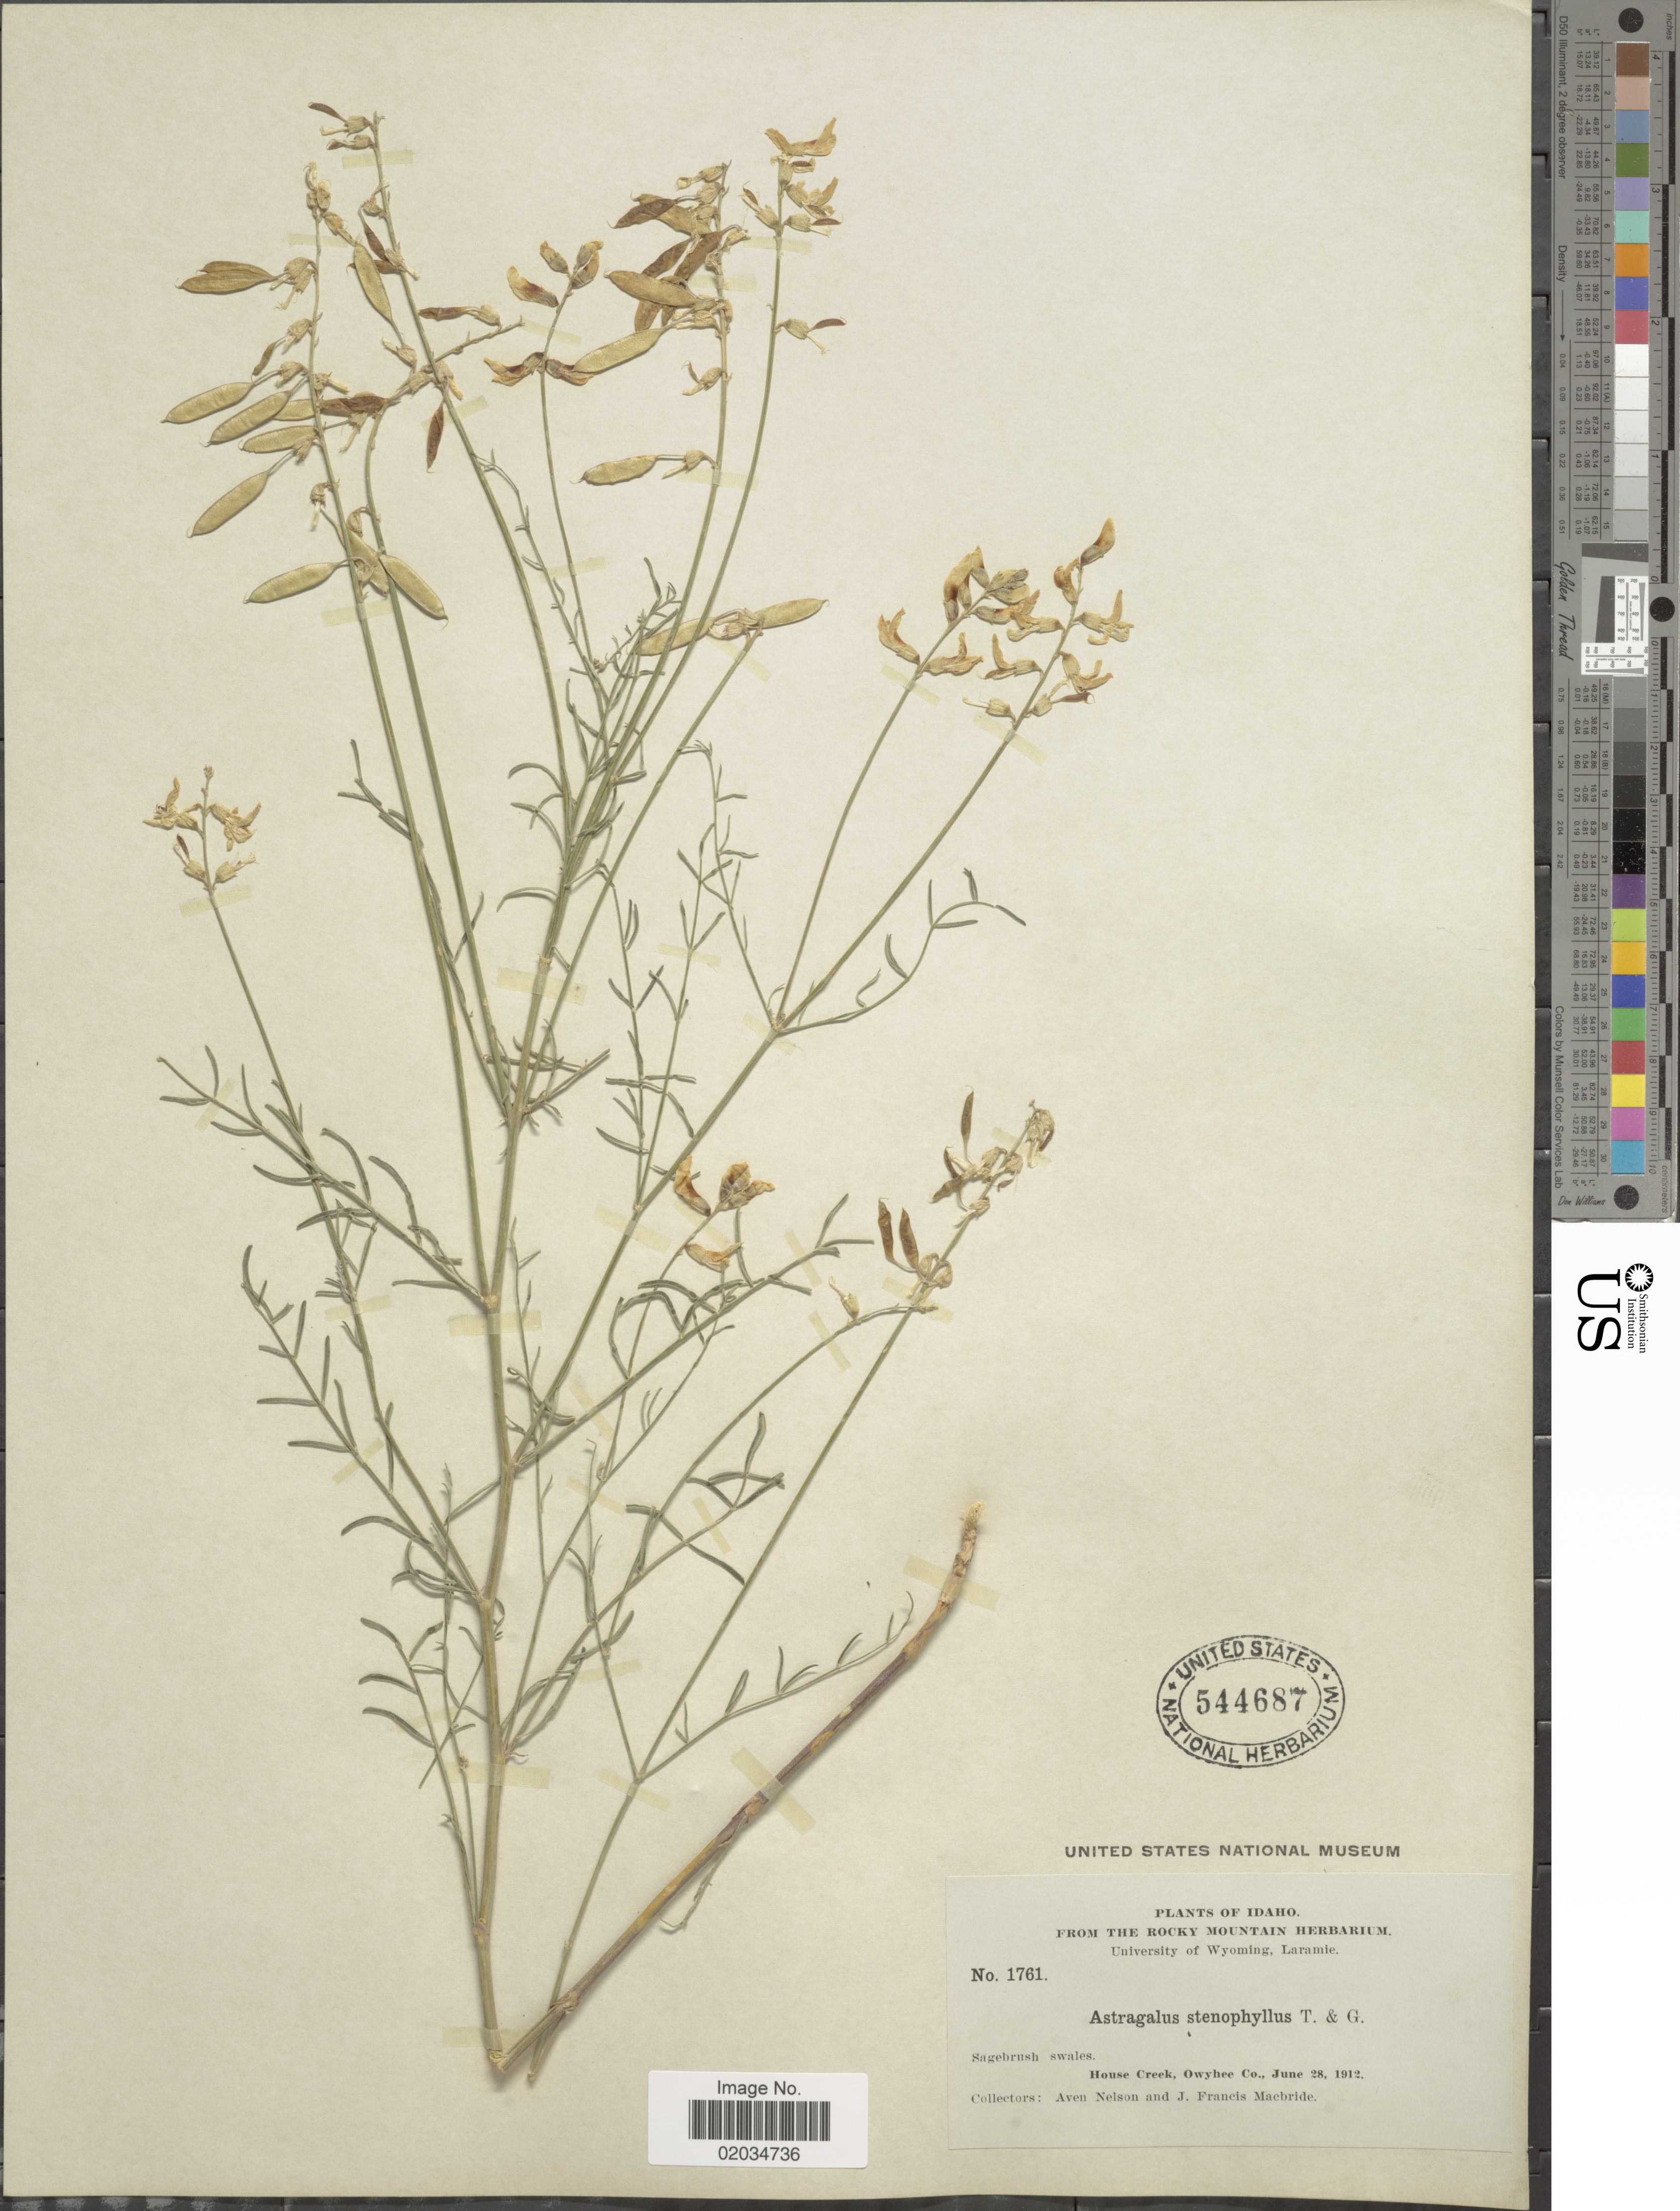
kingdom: Plantae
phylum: Tracheophyta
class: Magnoliopsida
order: Fabales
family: Fabaceae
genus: Astragalus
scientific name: Astragalus stenophyllus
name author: Torr. & A. Gray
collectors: A. Nelson & J. F. Macbride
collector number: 1761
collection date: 1912-06-28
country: United States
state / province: Idaho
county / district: Owyhee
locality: House Creek, Owyhee Co.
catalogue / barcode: US 544687